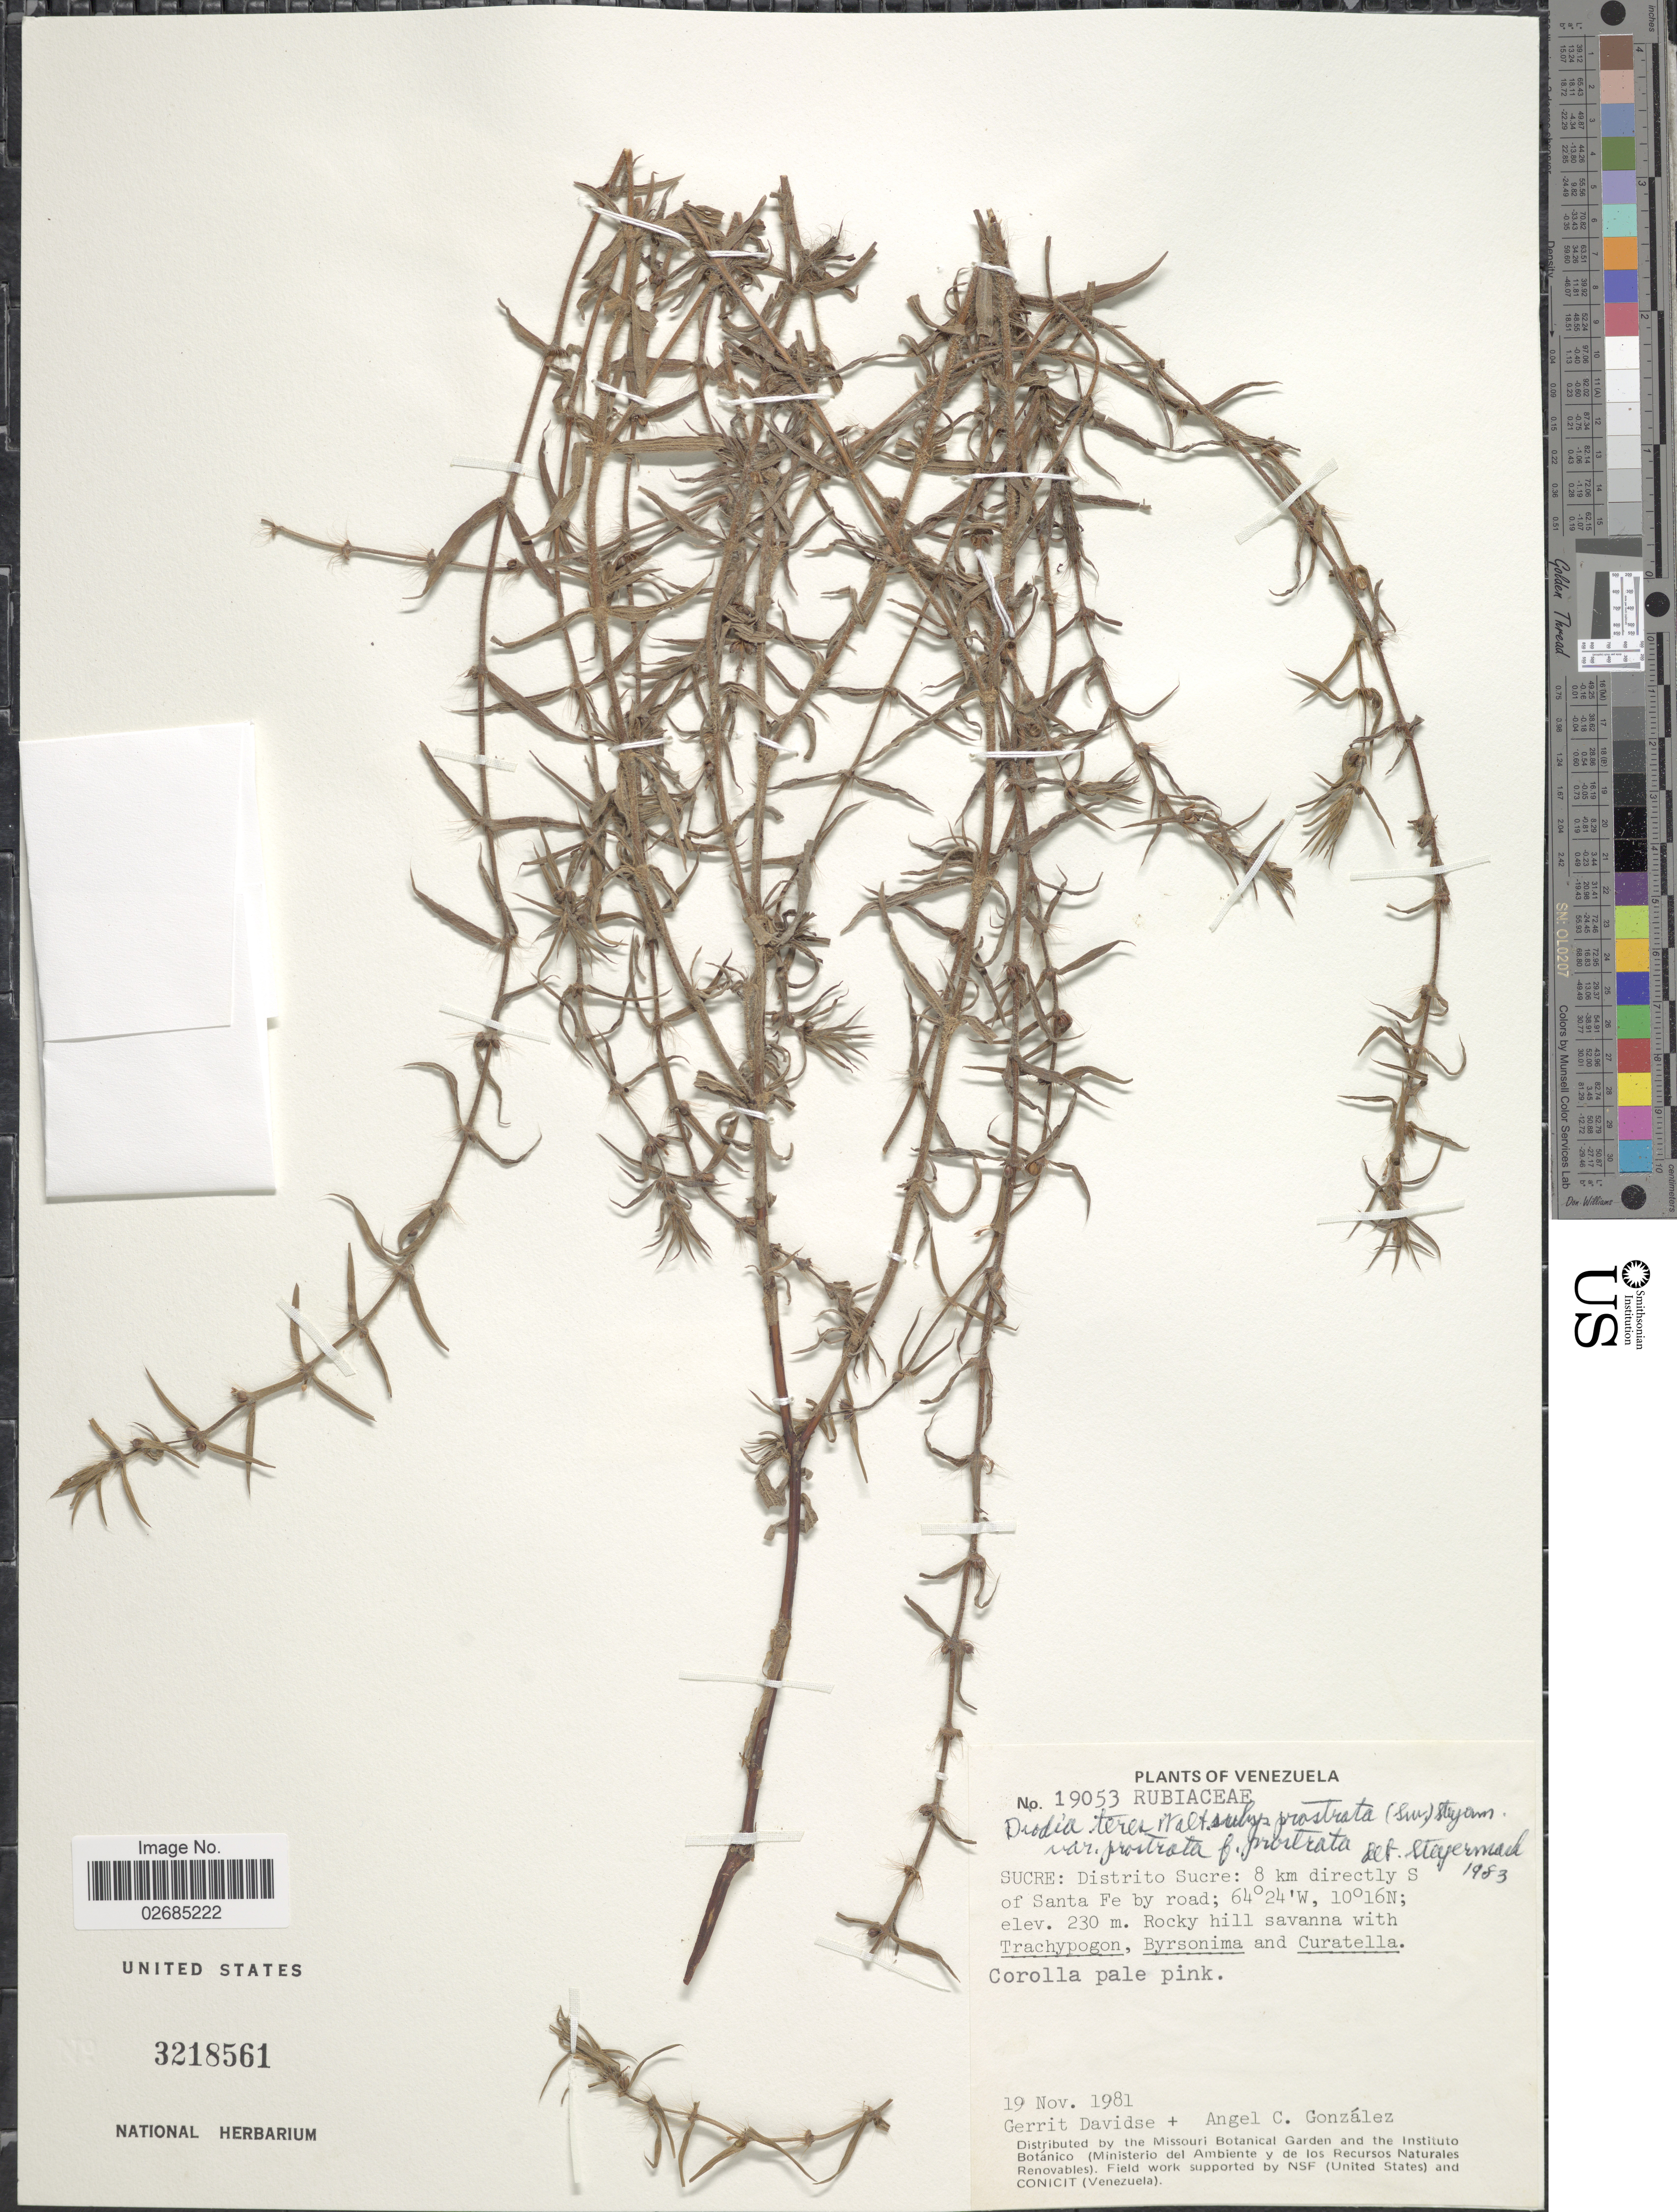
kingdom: Plantae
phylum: Tracheophyta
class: Magnoliopsida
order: Gentianales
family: Rubiaceae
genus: Diodia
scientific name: Diodia teres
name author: Walter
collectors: G. Davidse & A. C. González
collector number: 19053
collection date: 1981-11-19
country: Colombia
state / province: Sucre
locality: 8 km directly S of Santa Fe by road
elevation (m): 230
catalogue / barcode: US 3218561